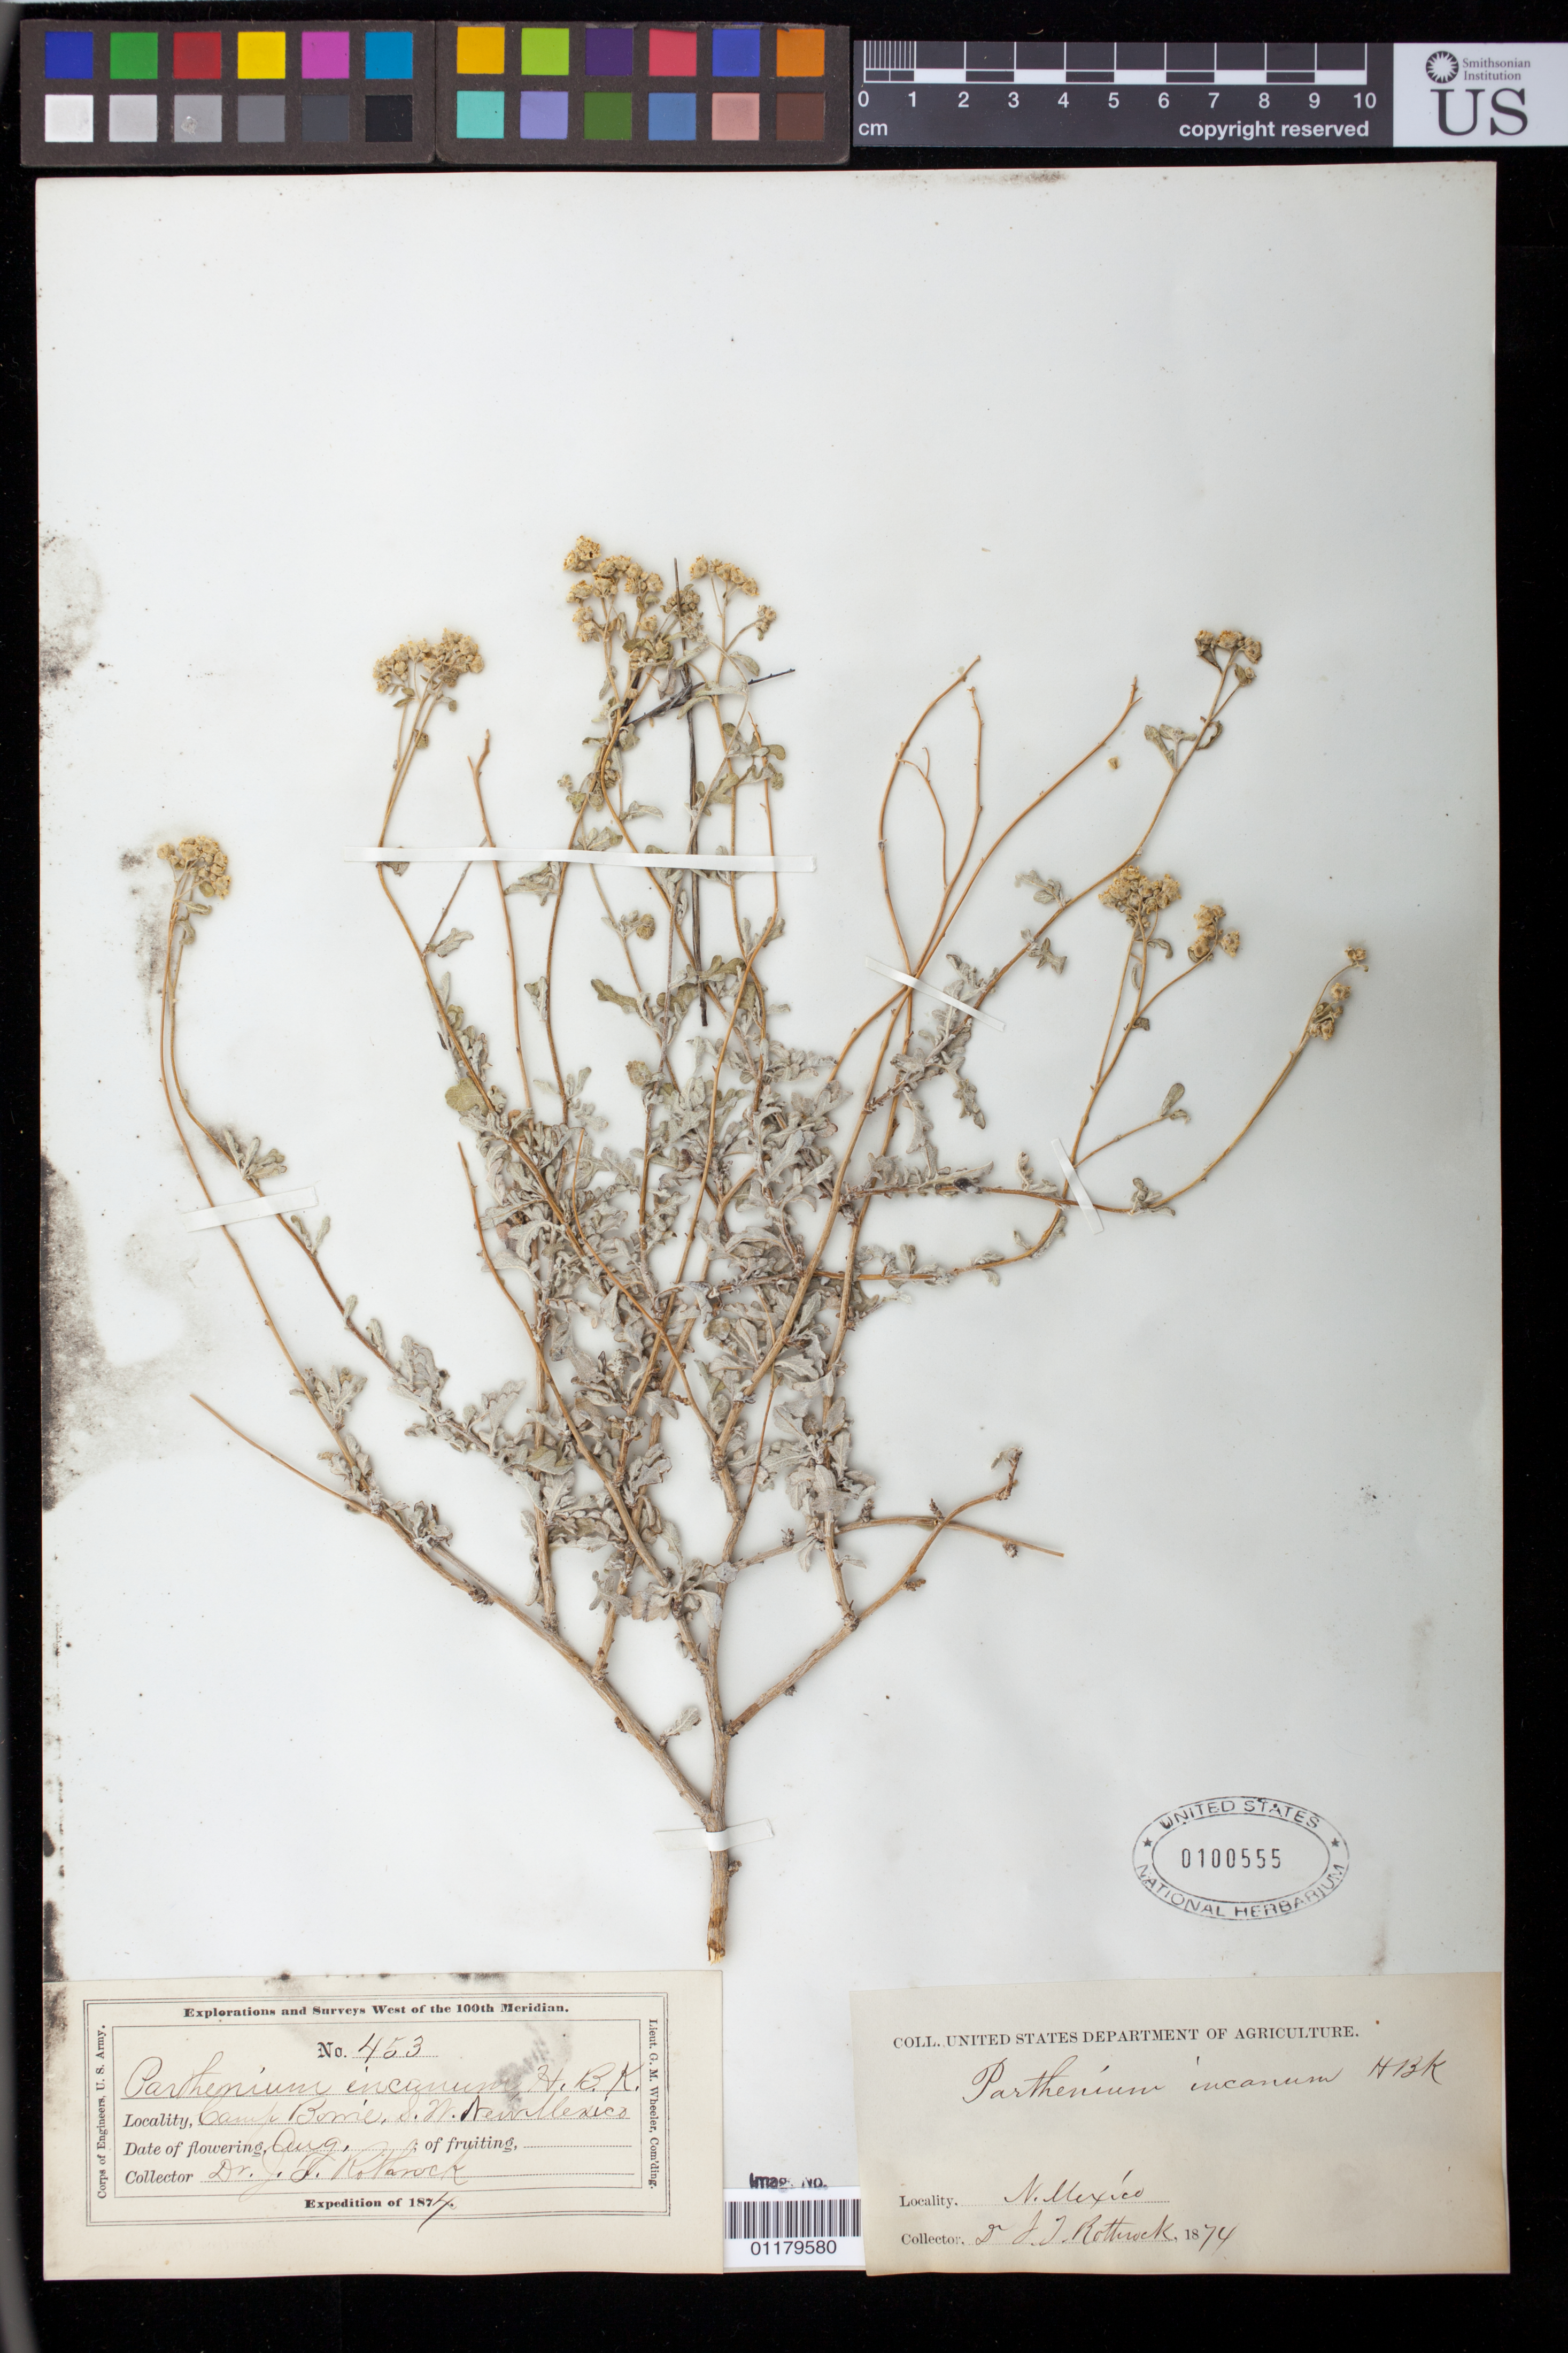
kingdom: Plantae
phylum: Tracheophyta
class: Magnoliopsida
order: Asterales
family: Asteraceae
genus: Parthenium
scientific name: Parthenium incanum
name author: Kunth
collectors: J. T. Rothrock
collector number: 453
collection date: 1874-08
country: United States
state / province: New Mexico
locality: Camp Bowie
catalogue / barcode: US 100555